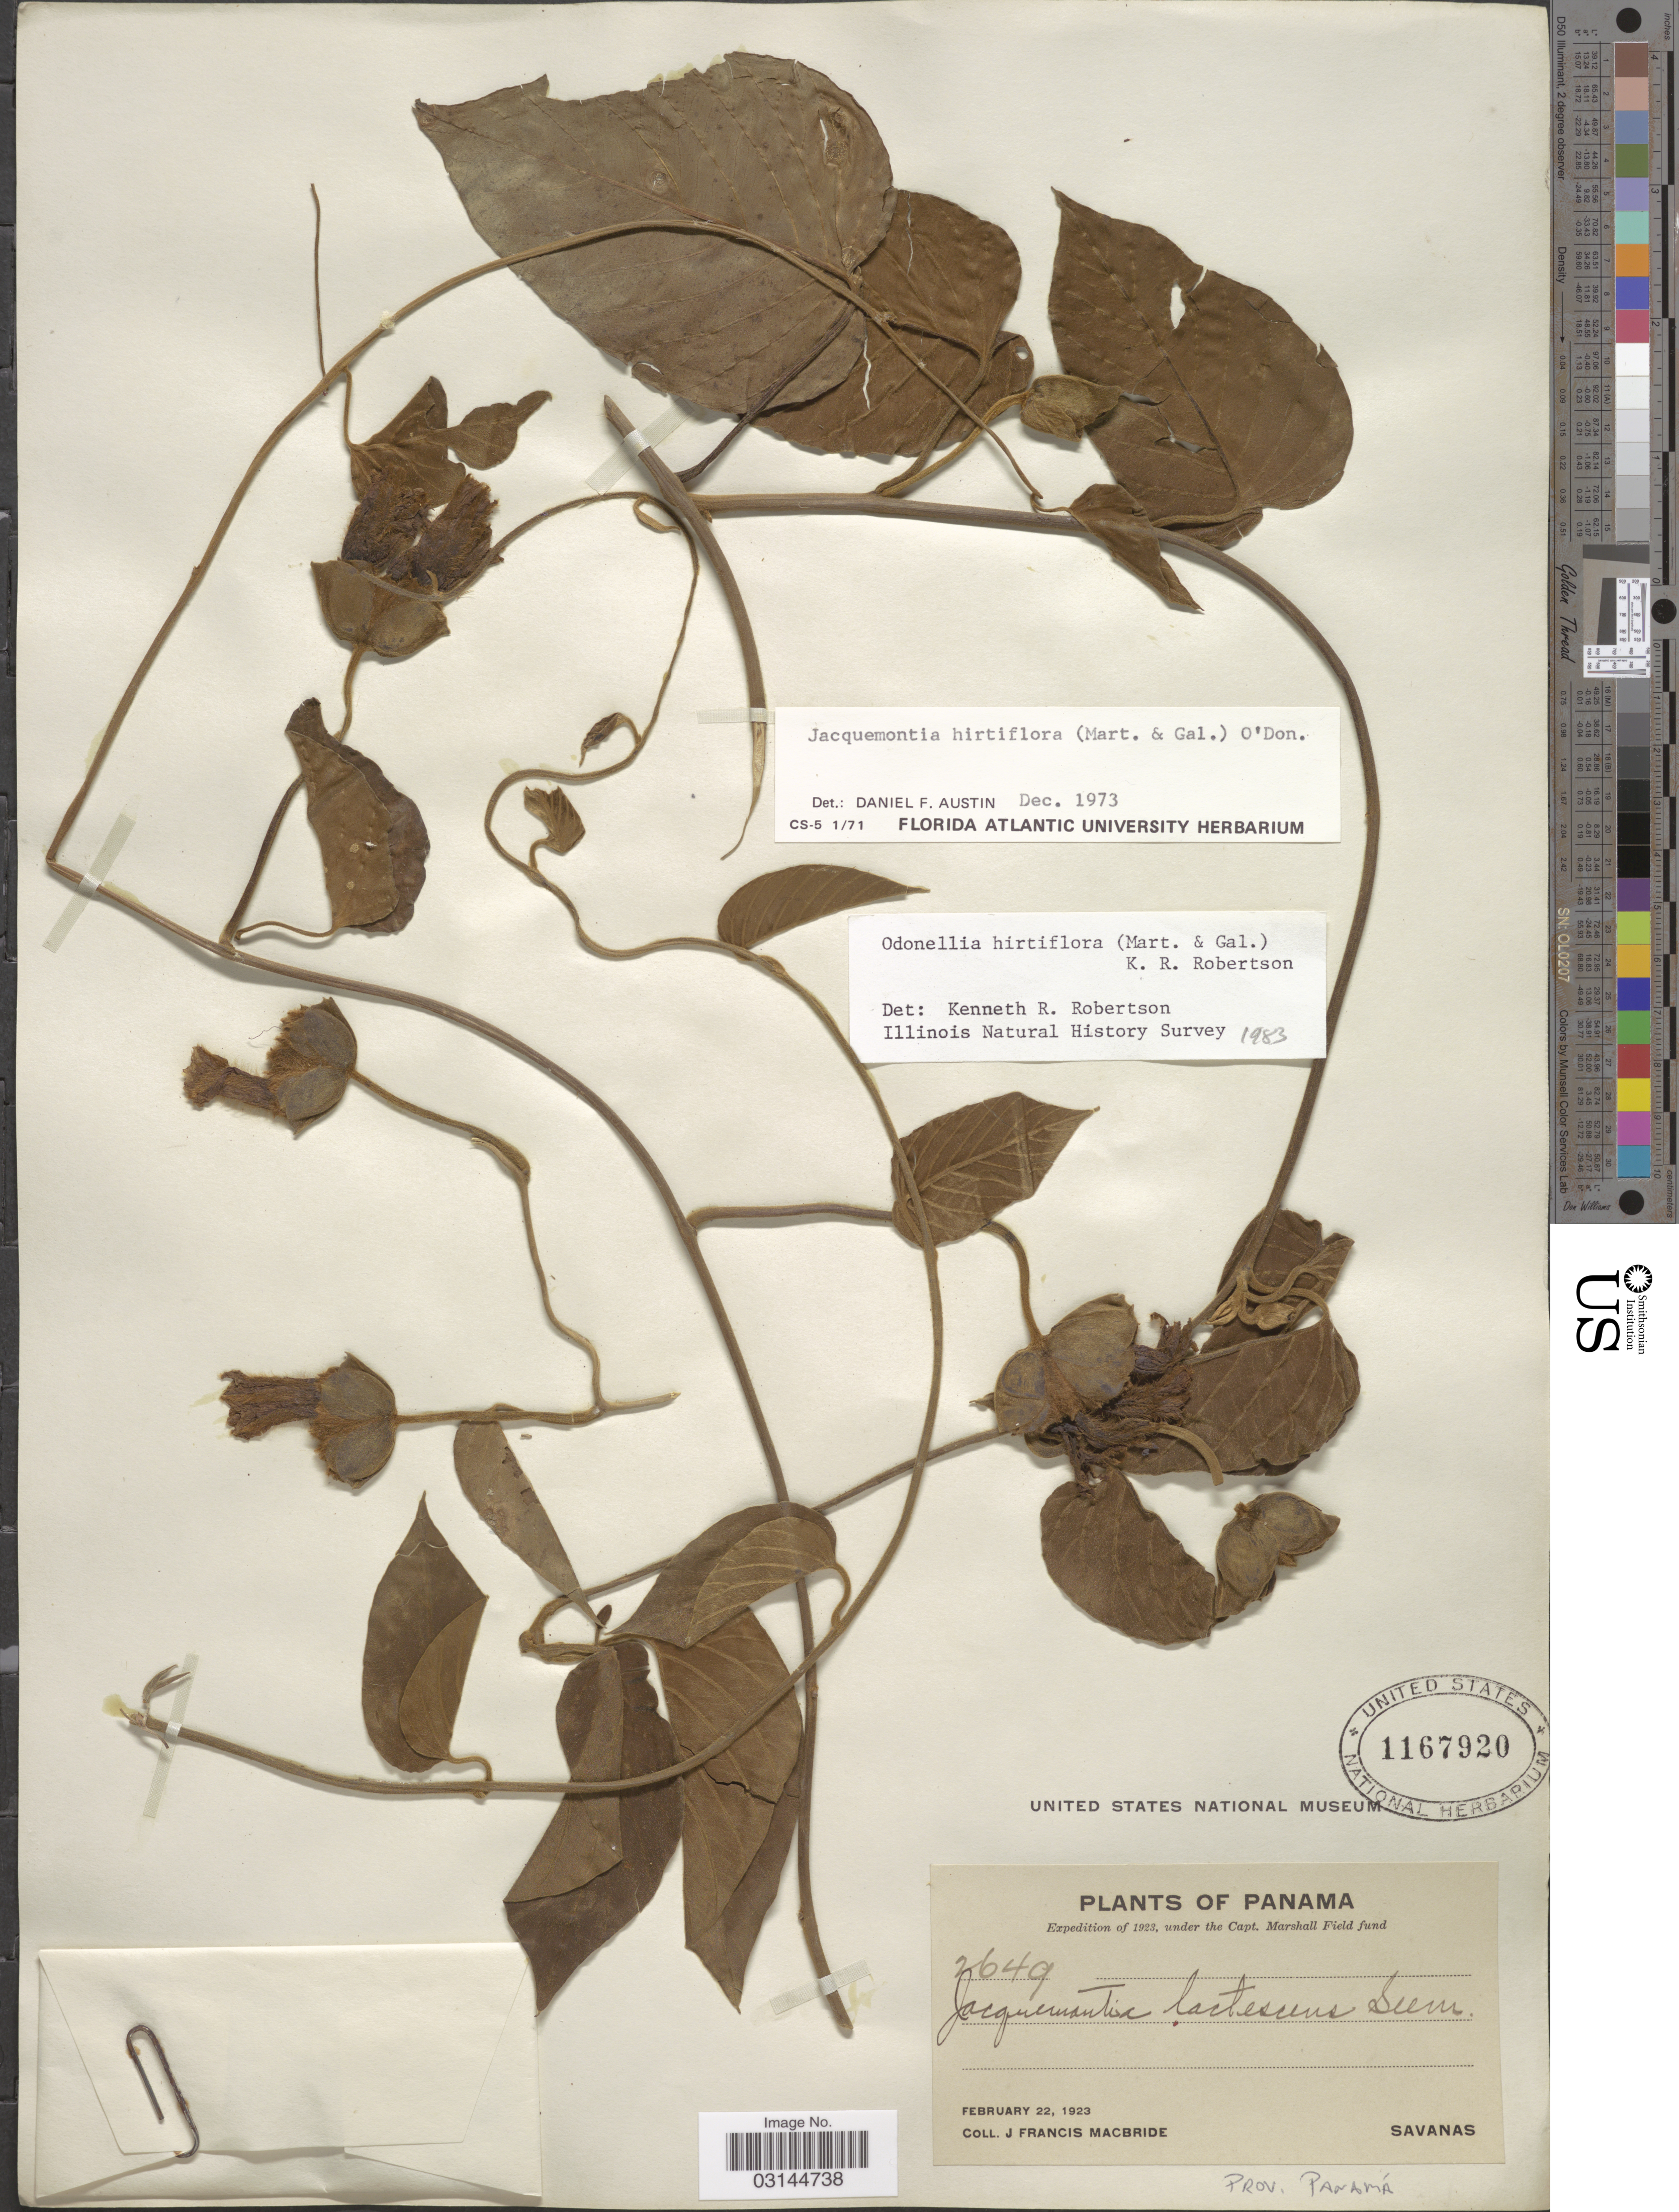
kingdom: Plantae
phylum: Tracheophyta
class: Magnoliopsida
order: Solanales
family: Convolvulaceae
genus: Odonellia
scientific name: Odonellia hirtiflora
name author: (M. Martens & Galeotti) K.R. Robertson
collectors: J. F. Macbride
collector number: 2649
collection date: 1923-02-22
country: Panama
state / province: Panamá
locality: Savanas.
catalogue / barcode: US 1167920